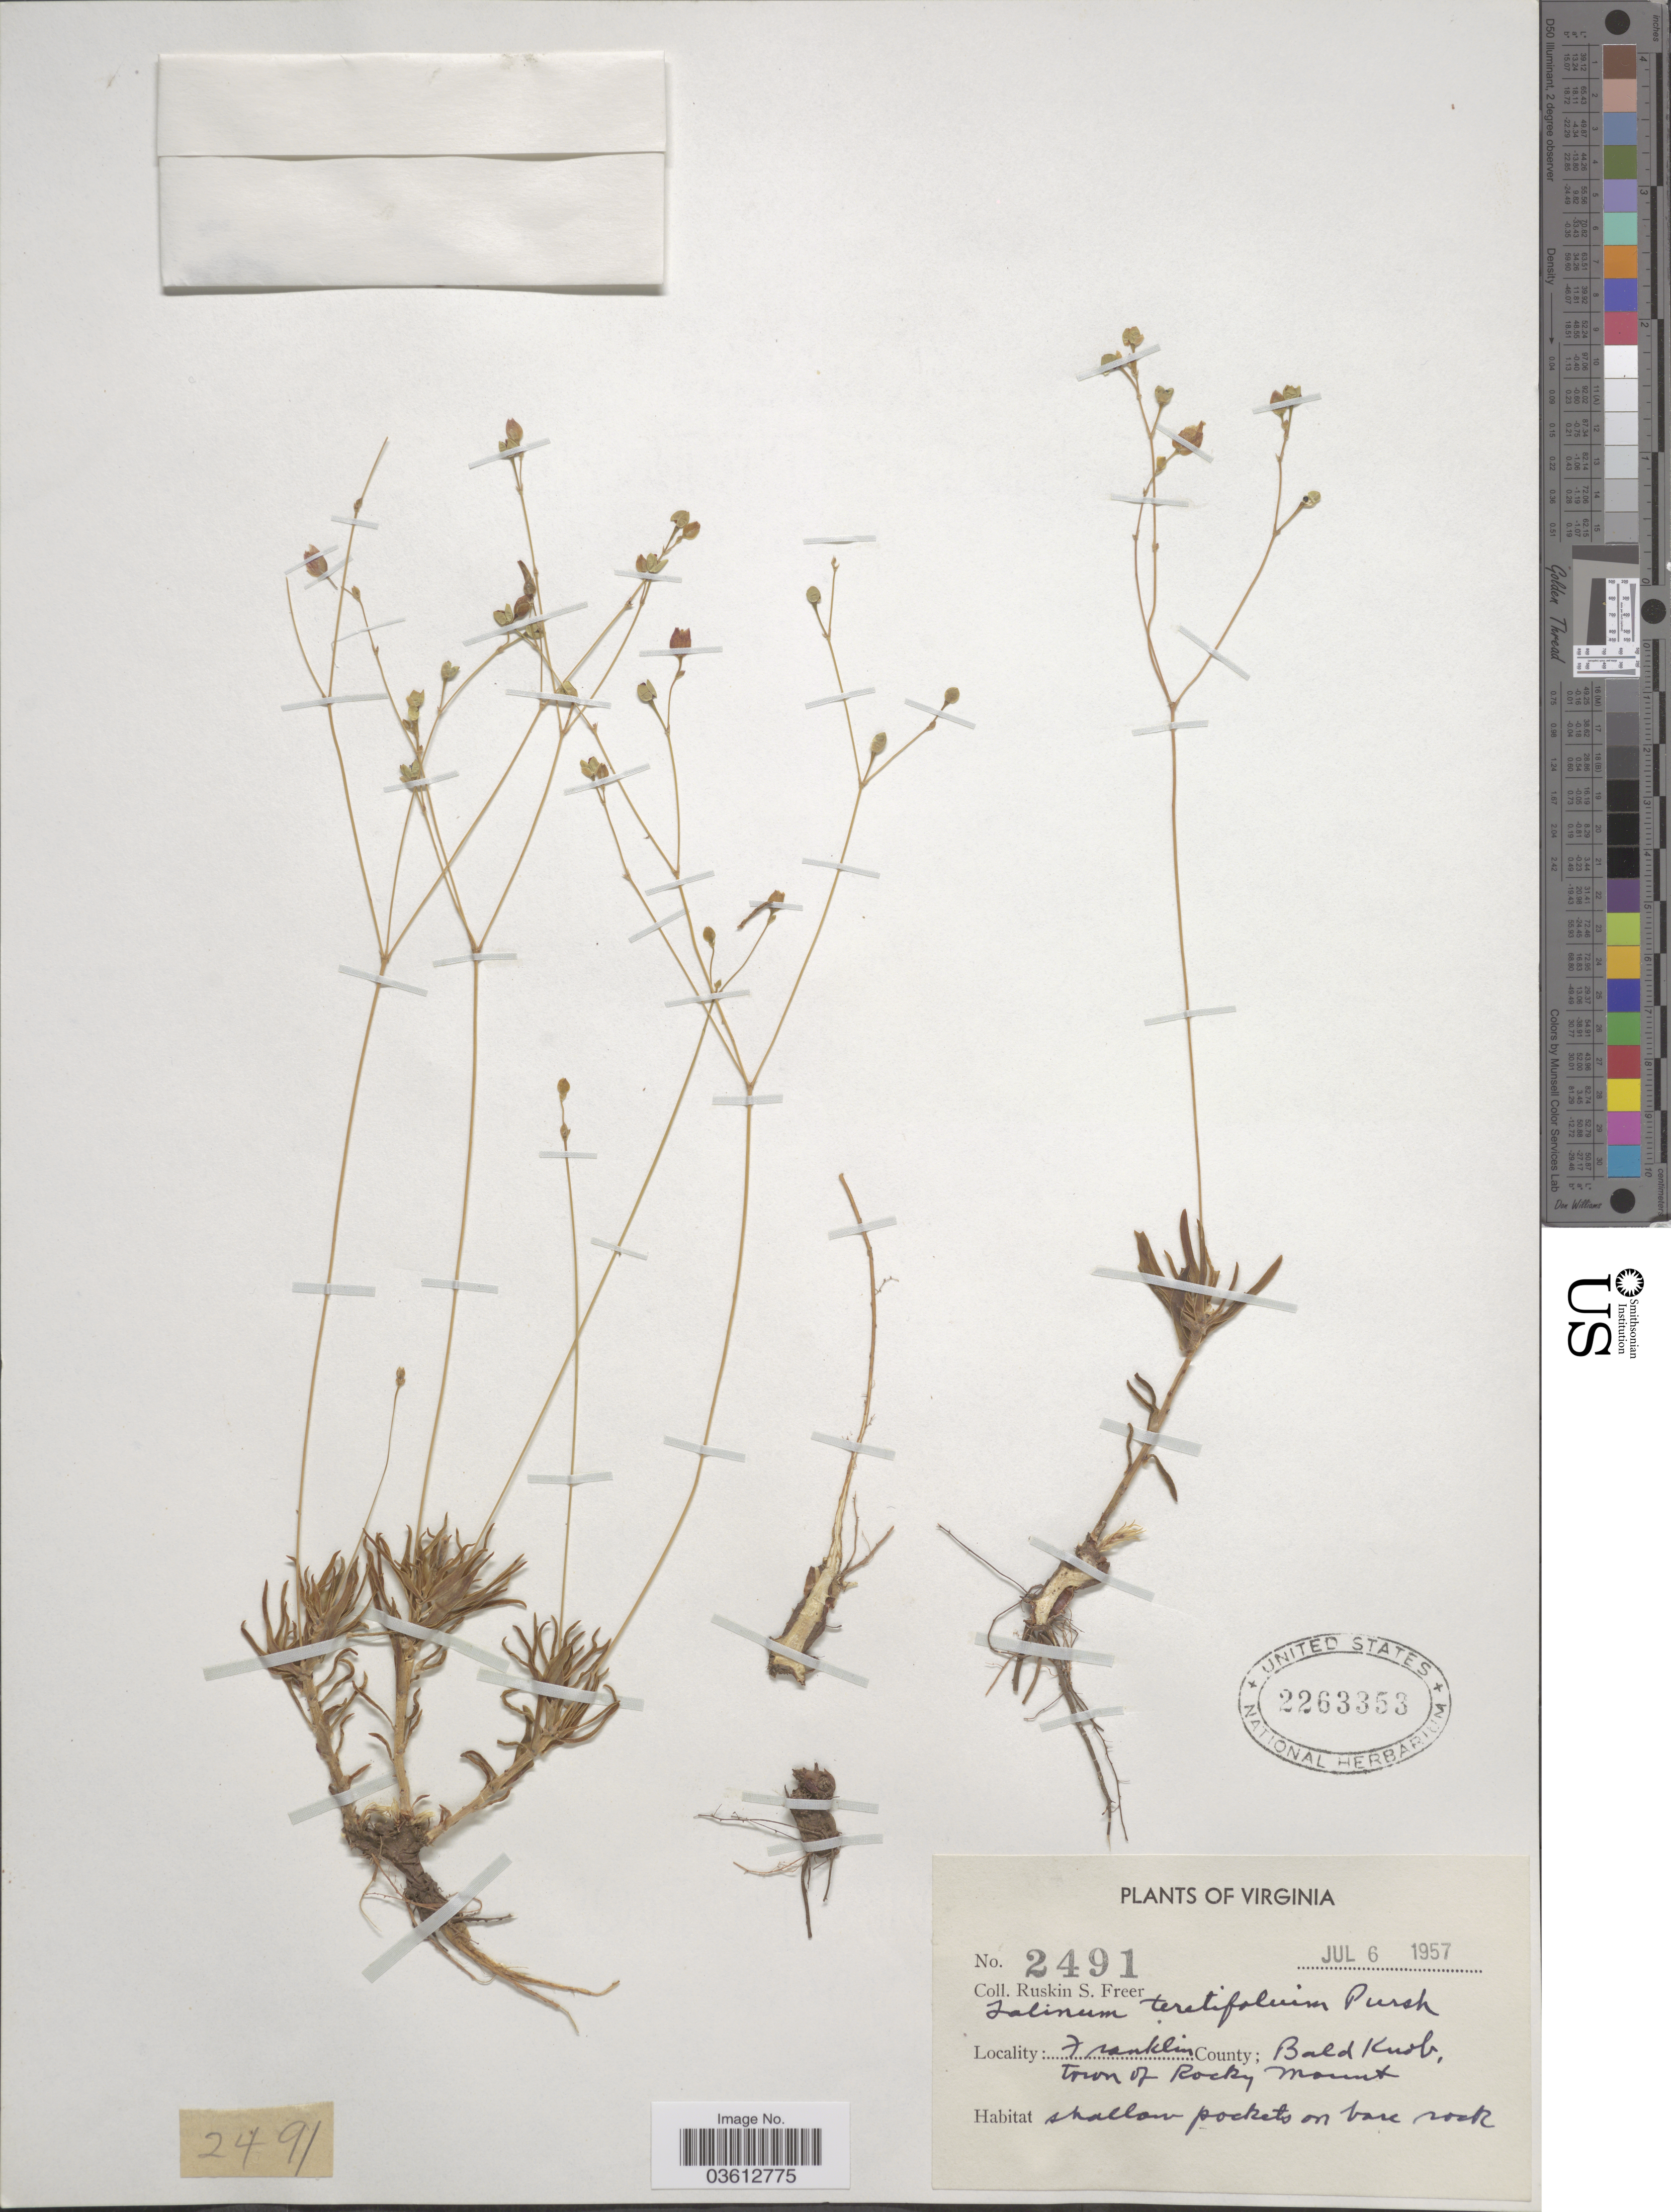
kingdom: Plantae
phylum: Tracheophyta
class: Magnoliopsida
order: Caryophyllales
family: Talinaceae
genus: Talinum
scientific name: Talinum teretifolium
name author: Pursh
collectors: R. Freer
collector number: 2491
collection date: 1957-07-06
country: United States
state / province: Virginia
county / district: Franklin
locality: Bald Knob, town of Rocky Mount.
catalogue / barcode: US 2263353